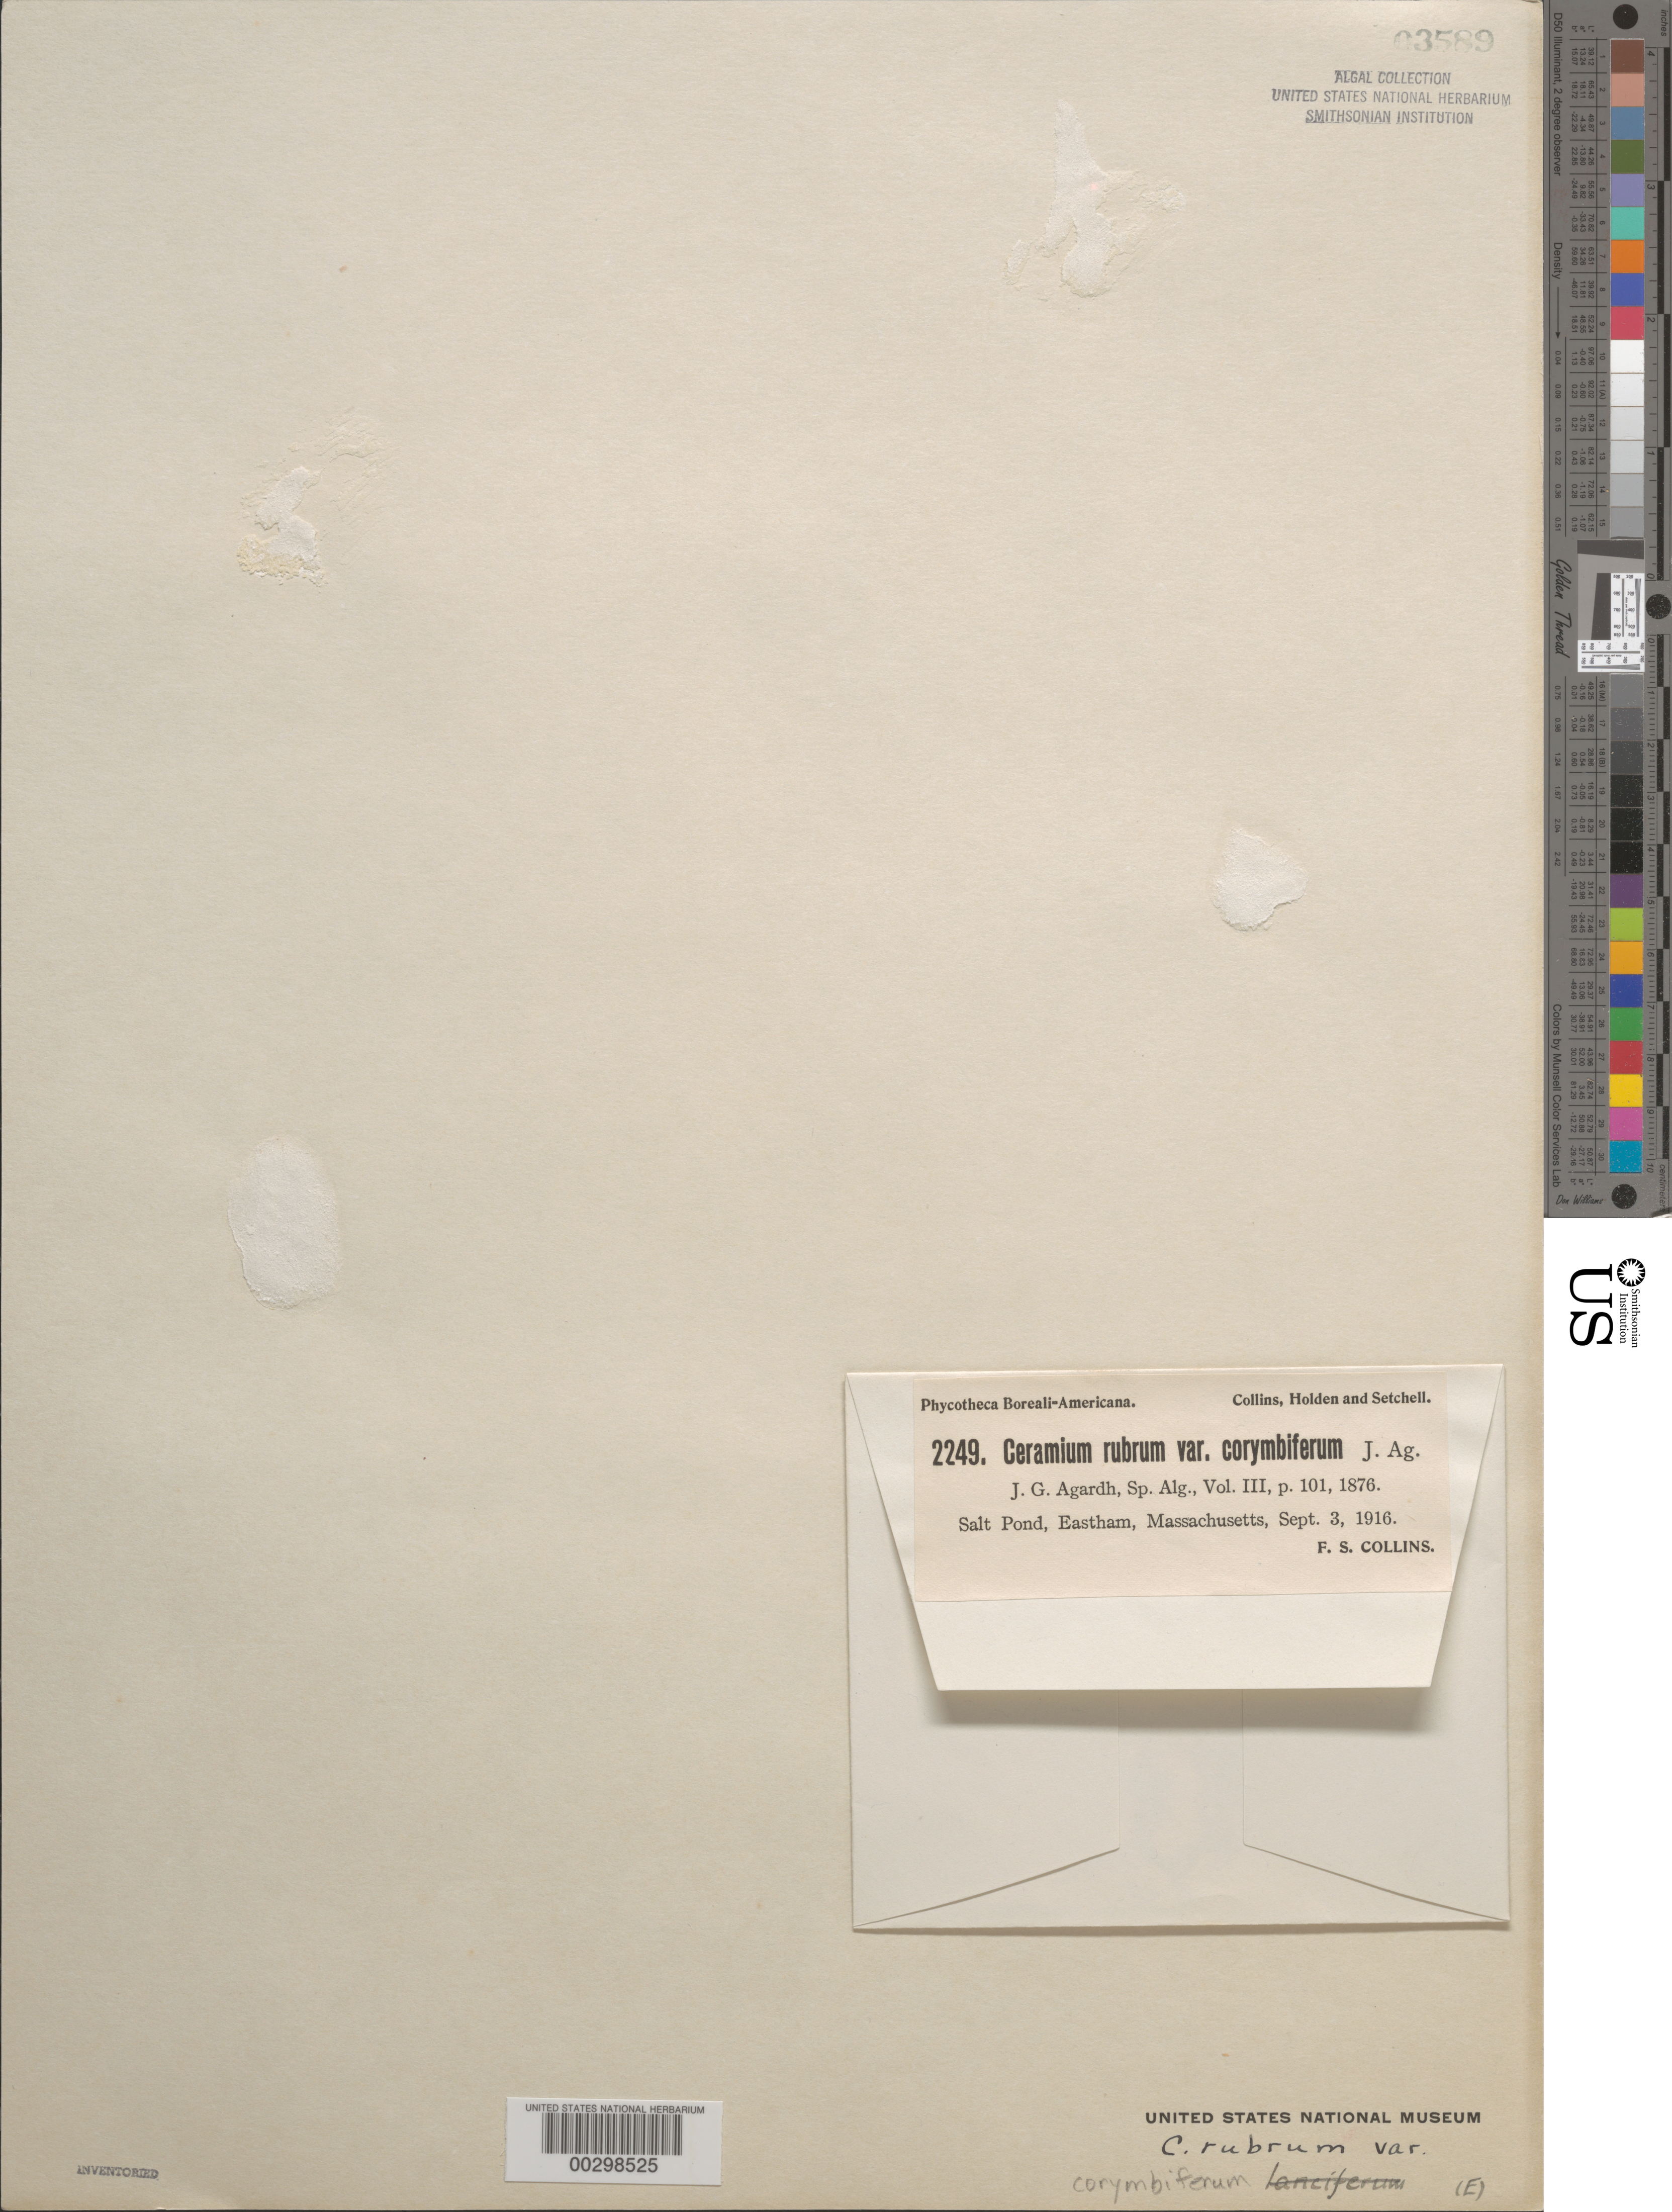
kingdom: Plantae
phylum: Rhodophyta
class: Florideophyceae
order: Ceramiales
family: Ceramiaceae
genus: Ceramium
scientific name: Ceramium rubrum var. corymbiferum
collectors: F. Collins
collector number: PB-A 2249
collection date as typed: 03 Sep 1916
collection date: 1916-09-03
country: United States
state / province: Massachusetts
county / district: Barnstable County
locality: Salt Pond, Eastham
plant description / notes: Collins, Holden & Setchell, Phycotheca Boreali-Americana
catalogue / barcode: US 3589